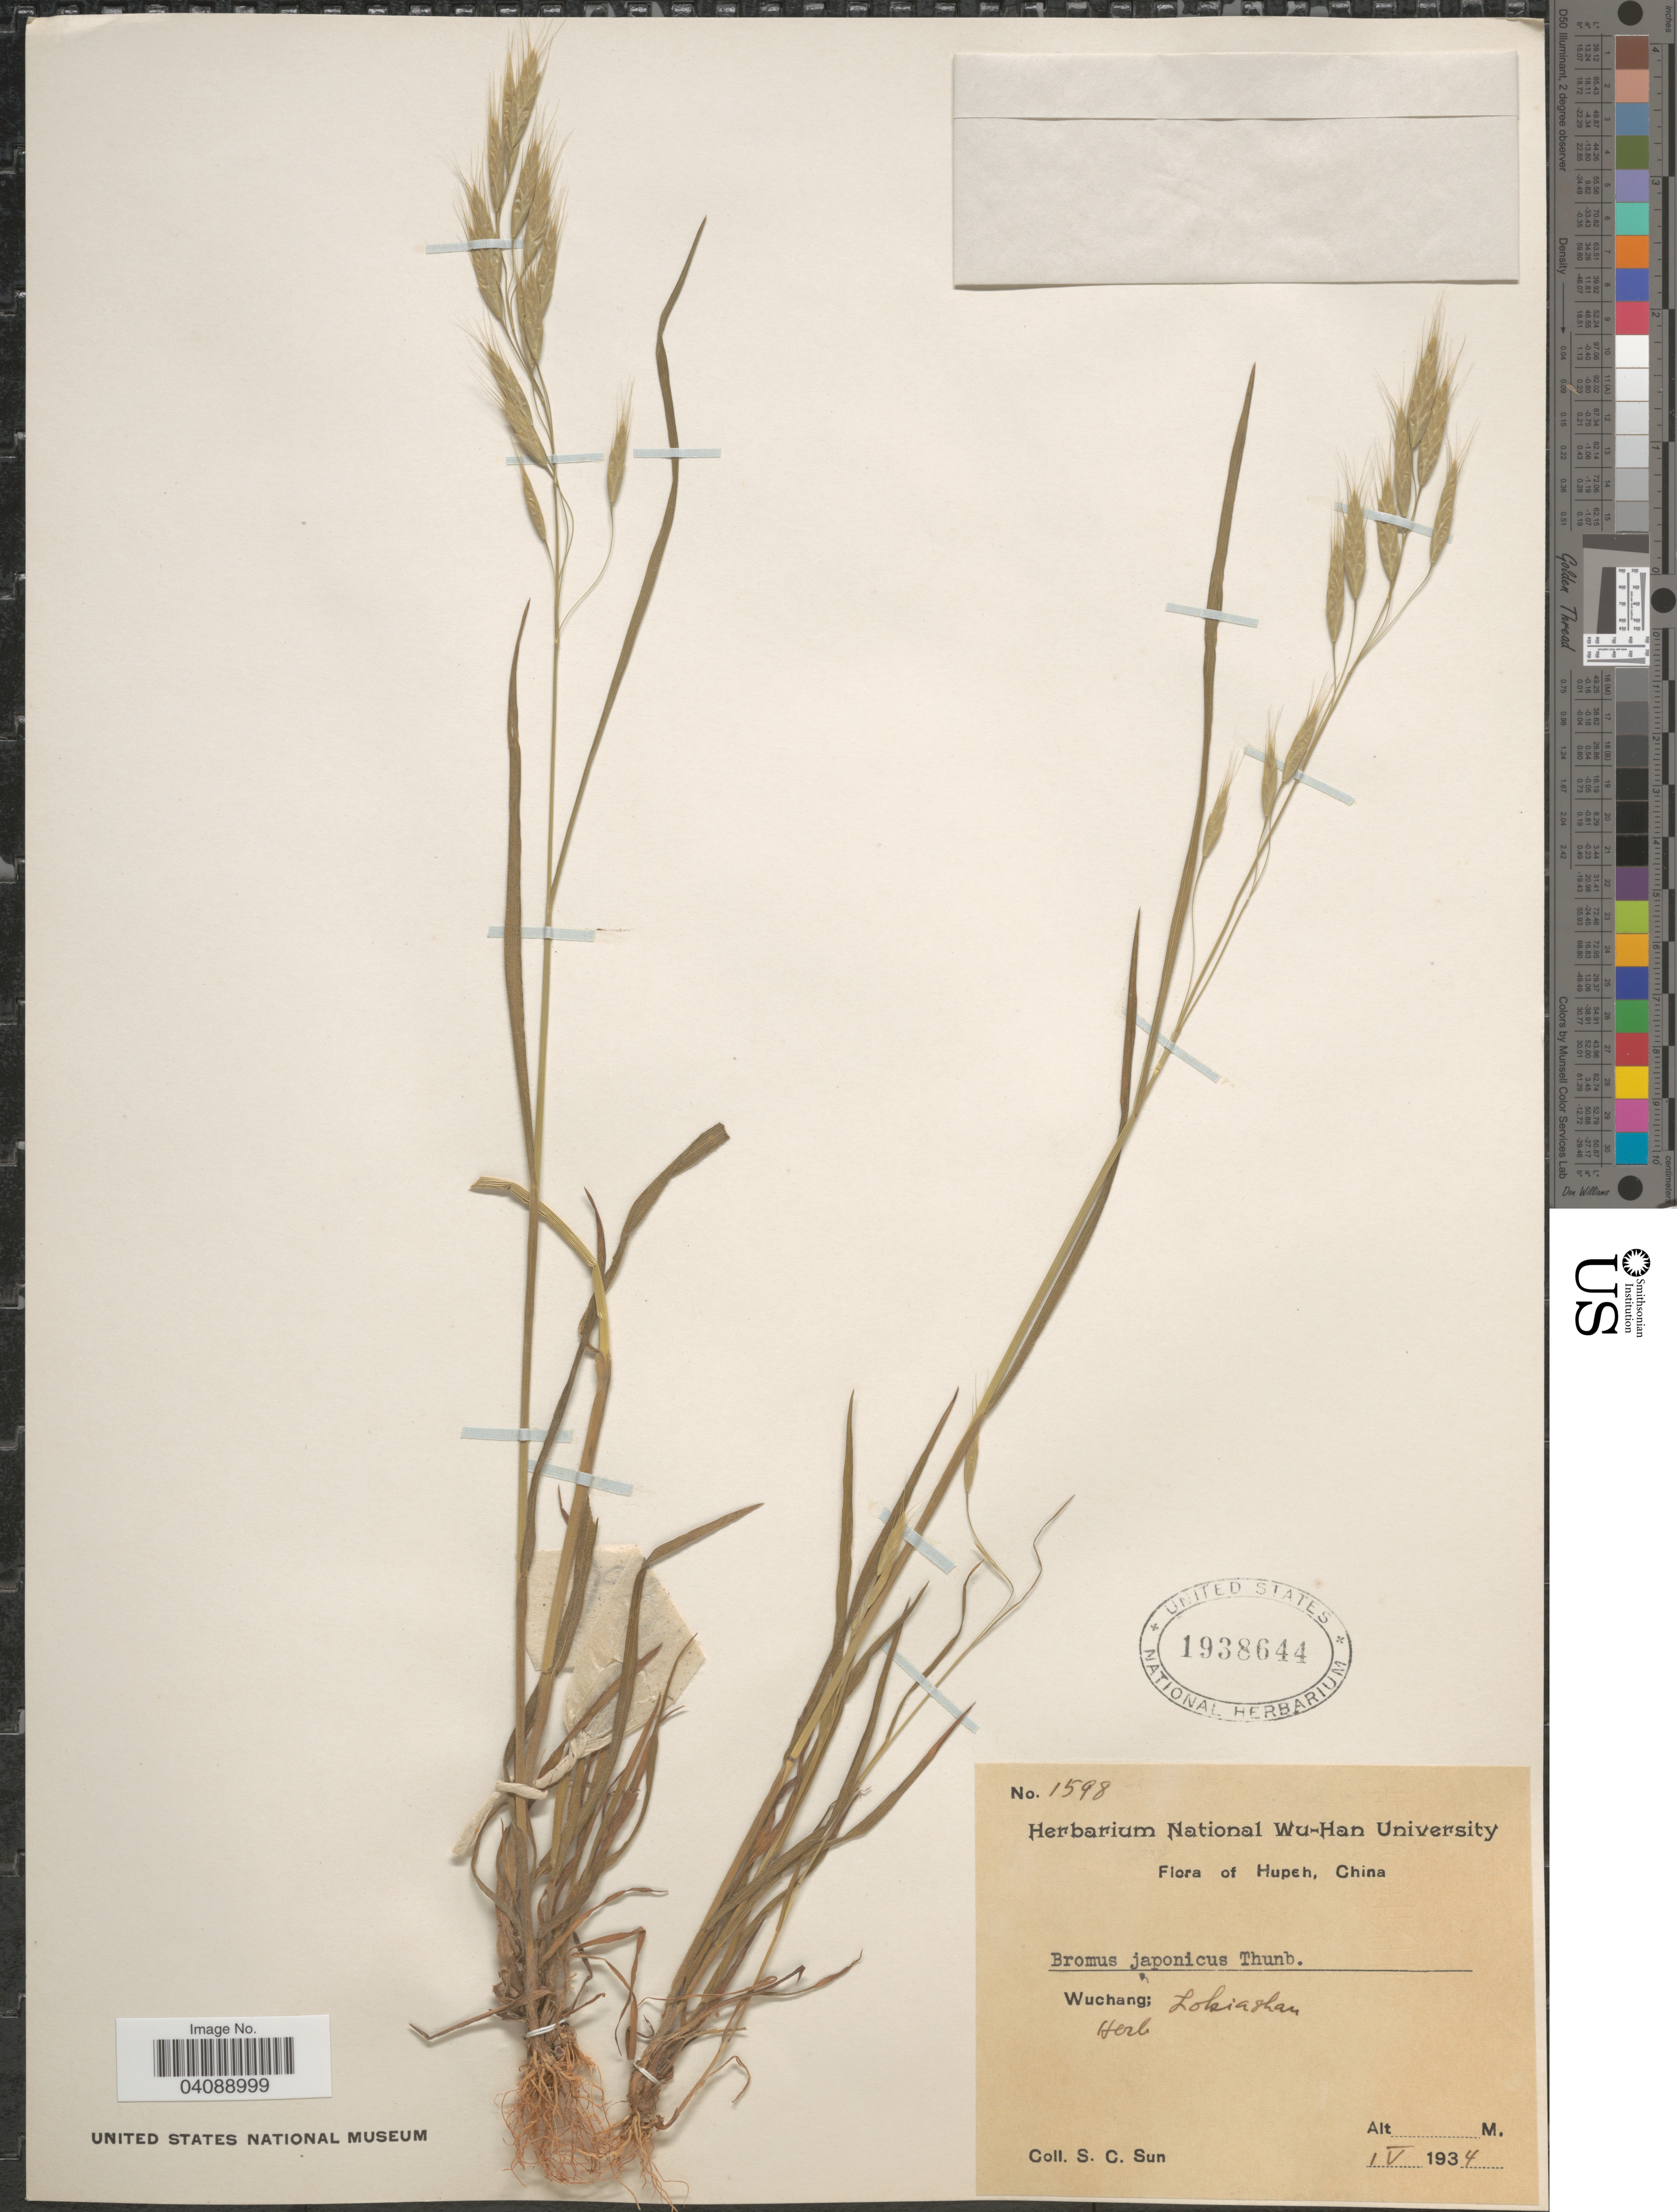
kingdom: Plantae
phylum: Tracheophyta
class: Liliopsida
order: Poales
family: Poaceae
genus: Bromus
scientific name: Bromus japonicus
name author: Houtt.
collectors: S. C. Sun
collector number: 1598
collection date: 1934-04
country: China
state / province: Hubei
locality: Hupeh. Wuchang; Lokiashan.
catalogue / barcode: US 1938644